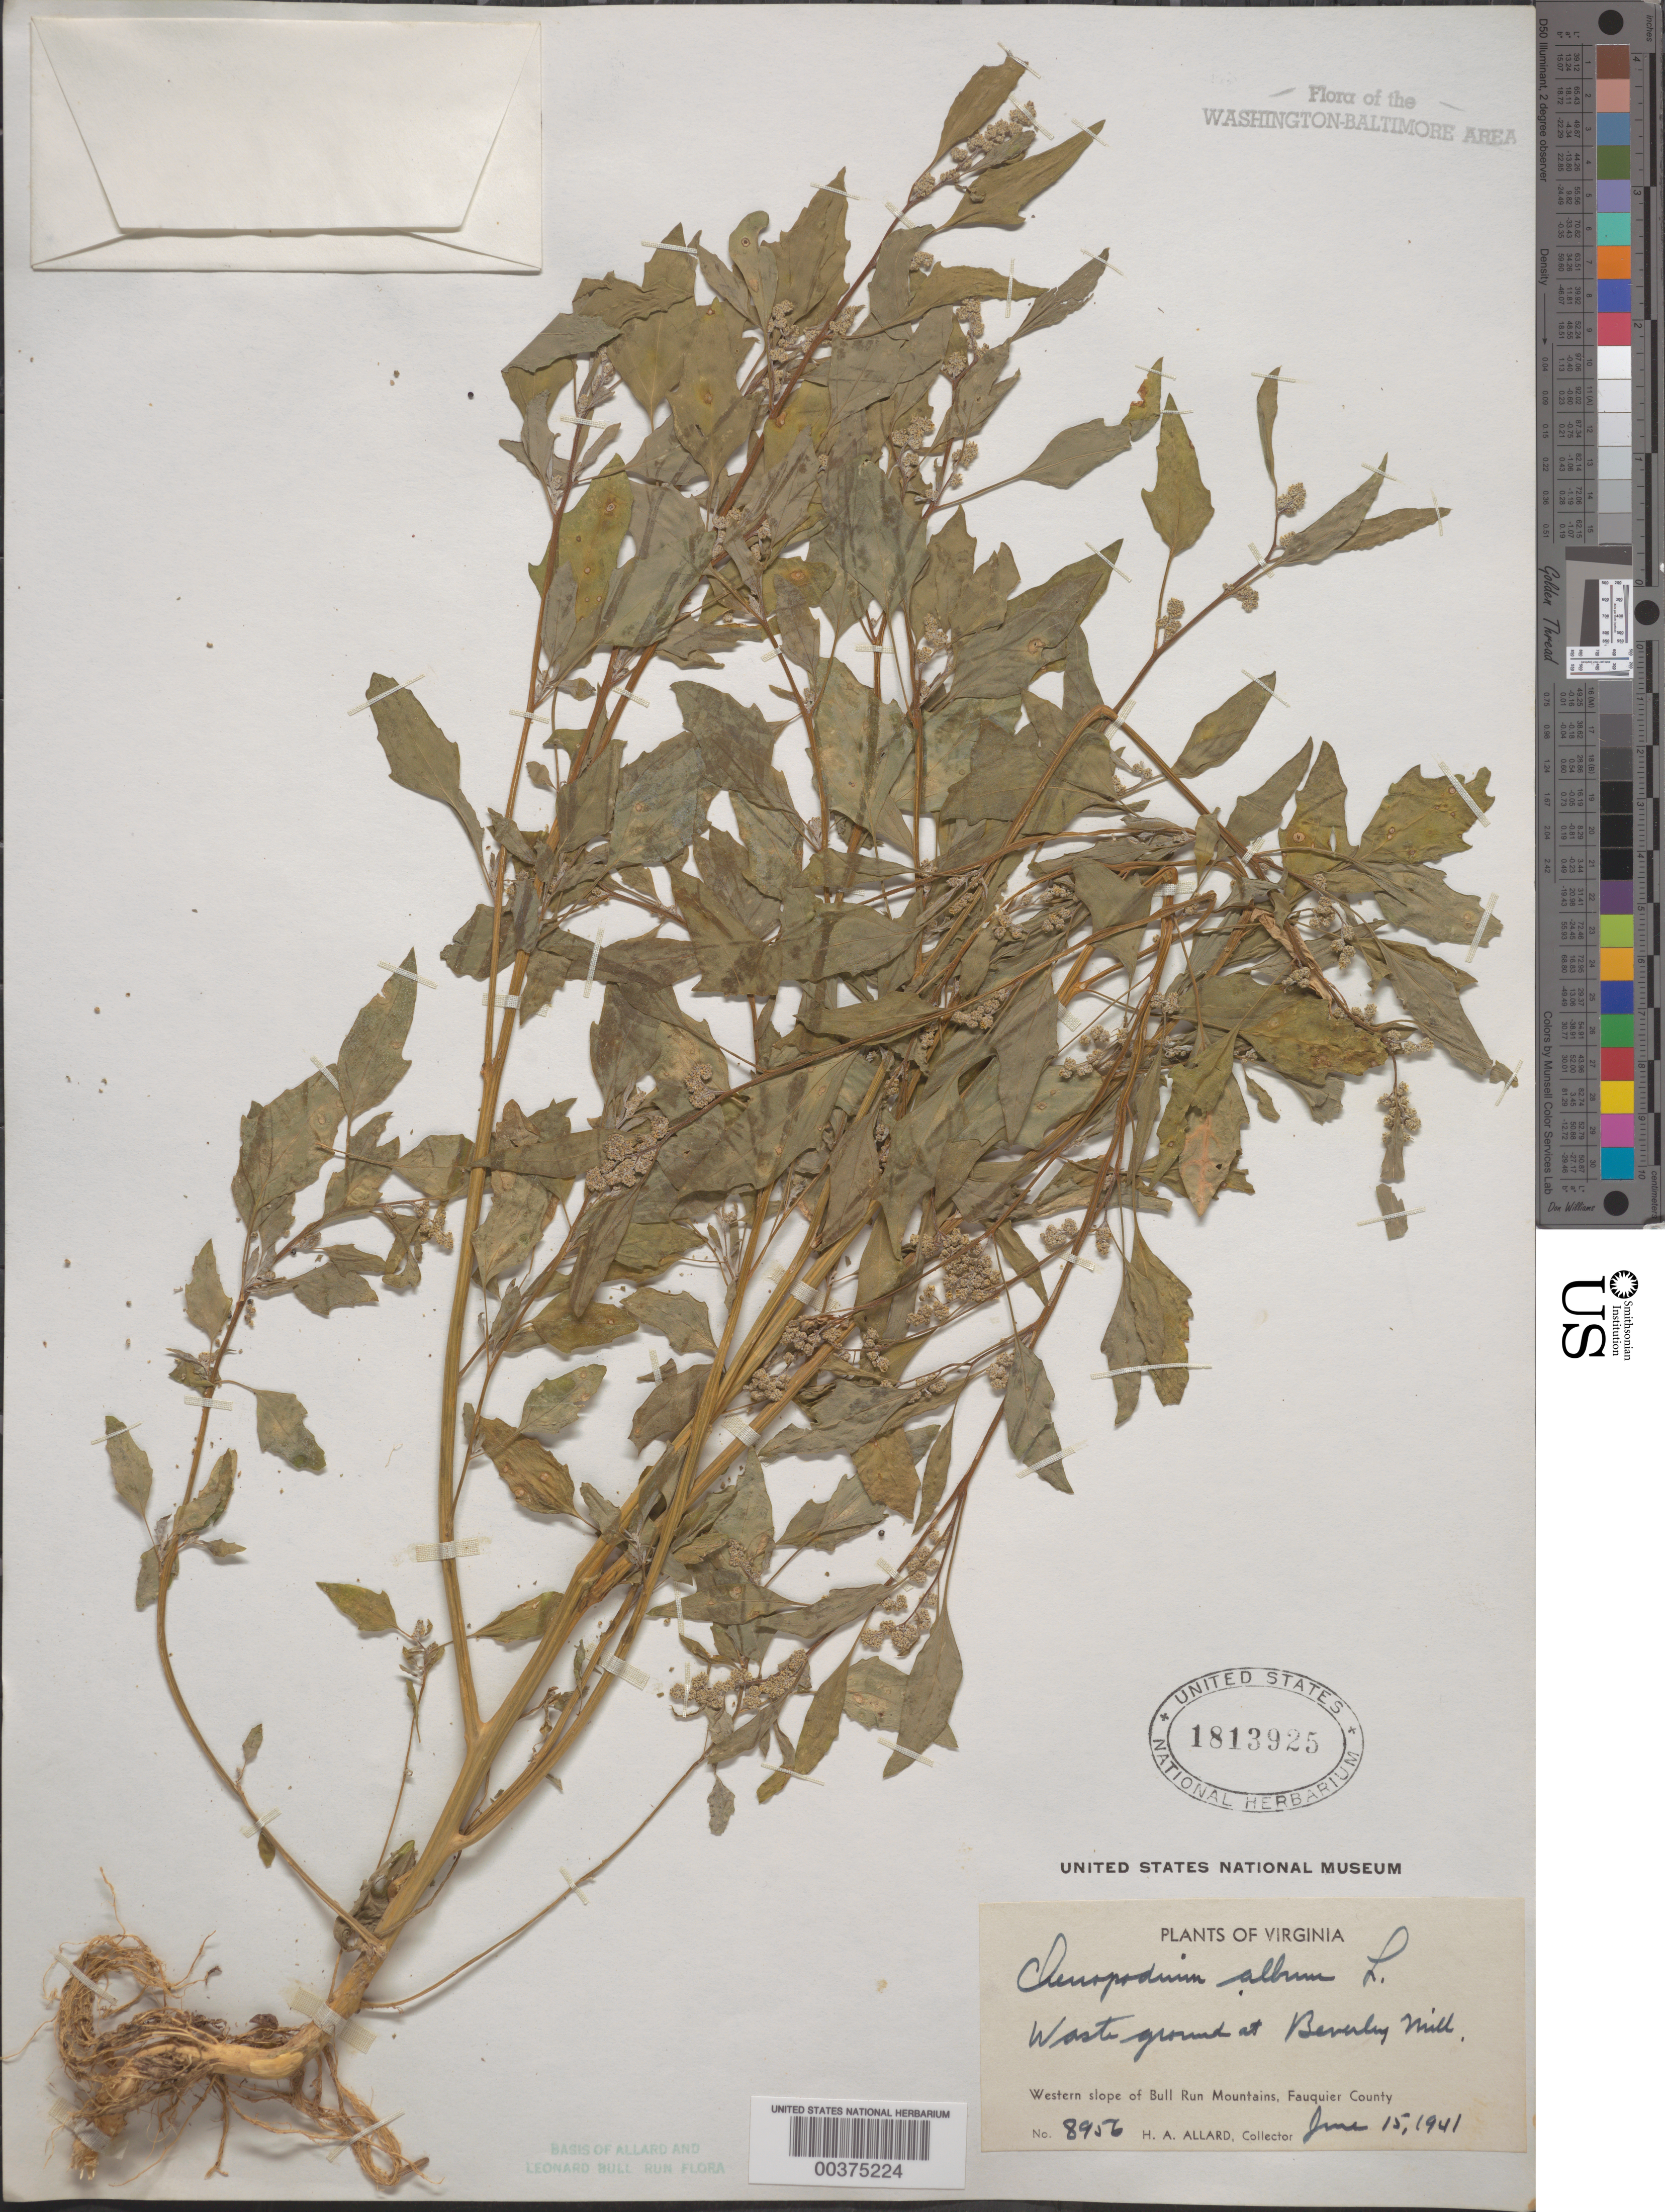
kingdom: Plantae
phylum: Tracheophyta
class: Magnoliopsida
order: Caryophyllales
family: Amaranthaceae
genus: Chenopodium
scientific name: Chenopodium album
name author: L.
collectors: H. A. Allard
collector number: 8956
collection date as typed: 15 Jun 1941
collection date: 1941-06-15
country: United States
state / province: Virginia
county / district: Fauquier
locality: Beverley Mill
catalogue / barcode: US 1813925